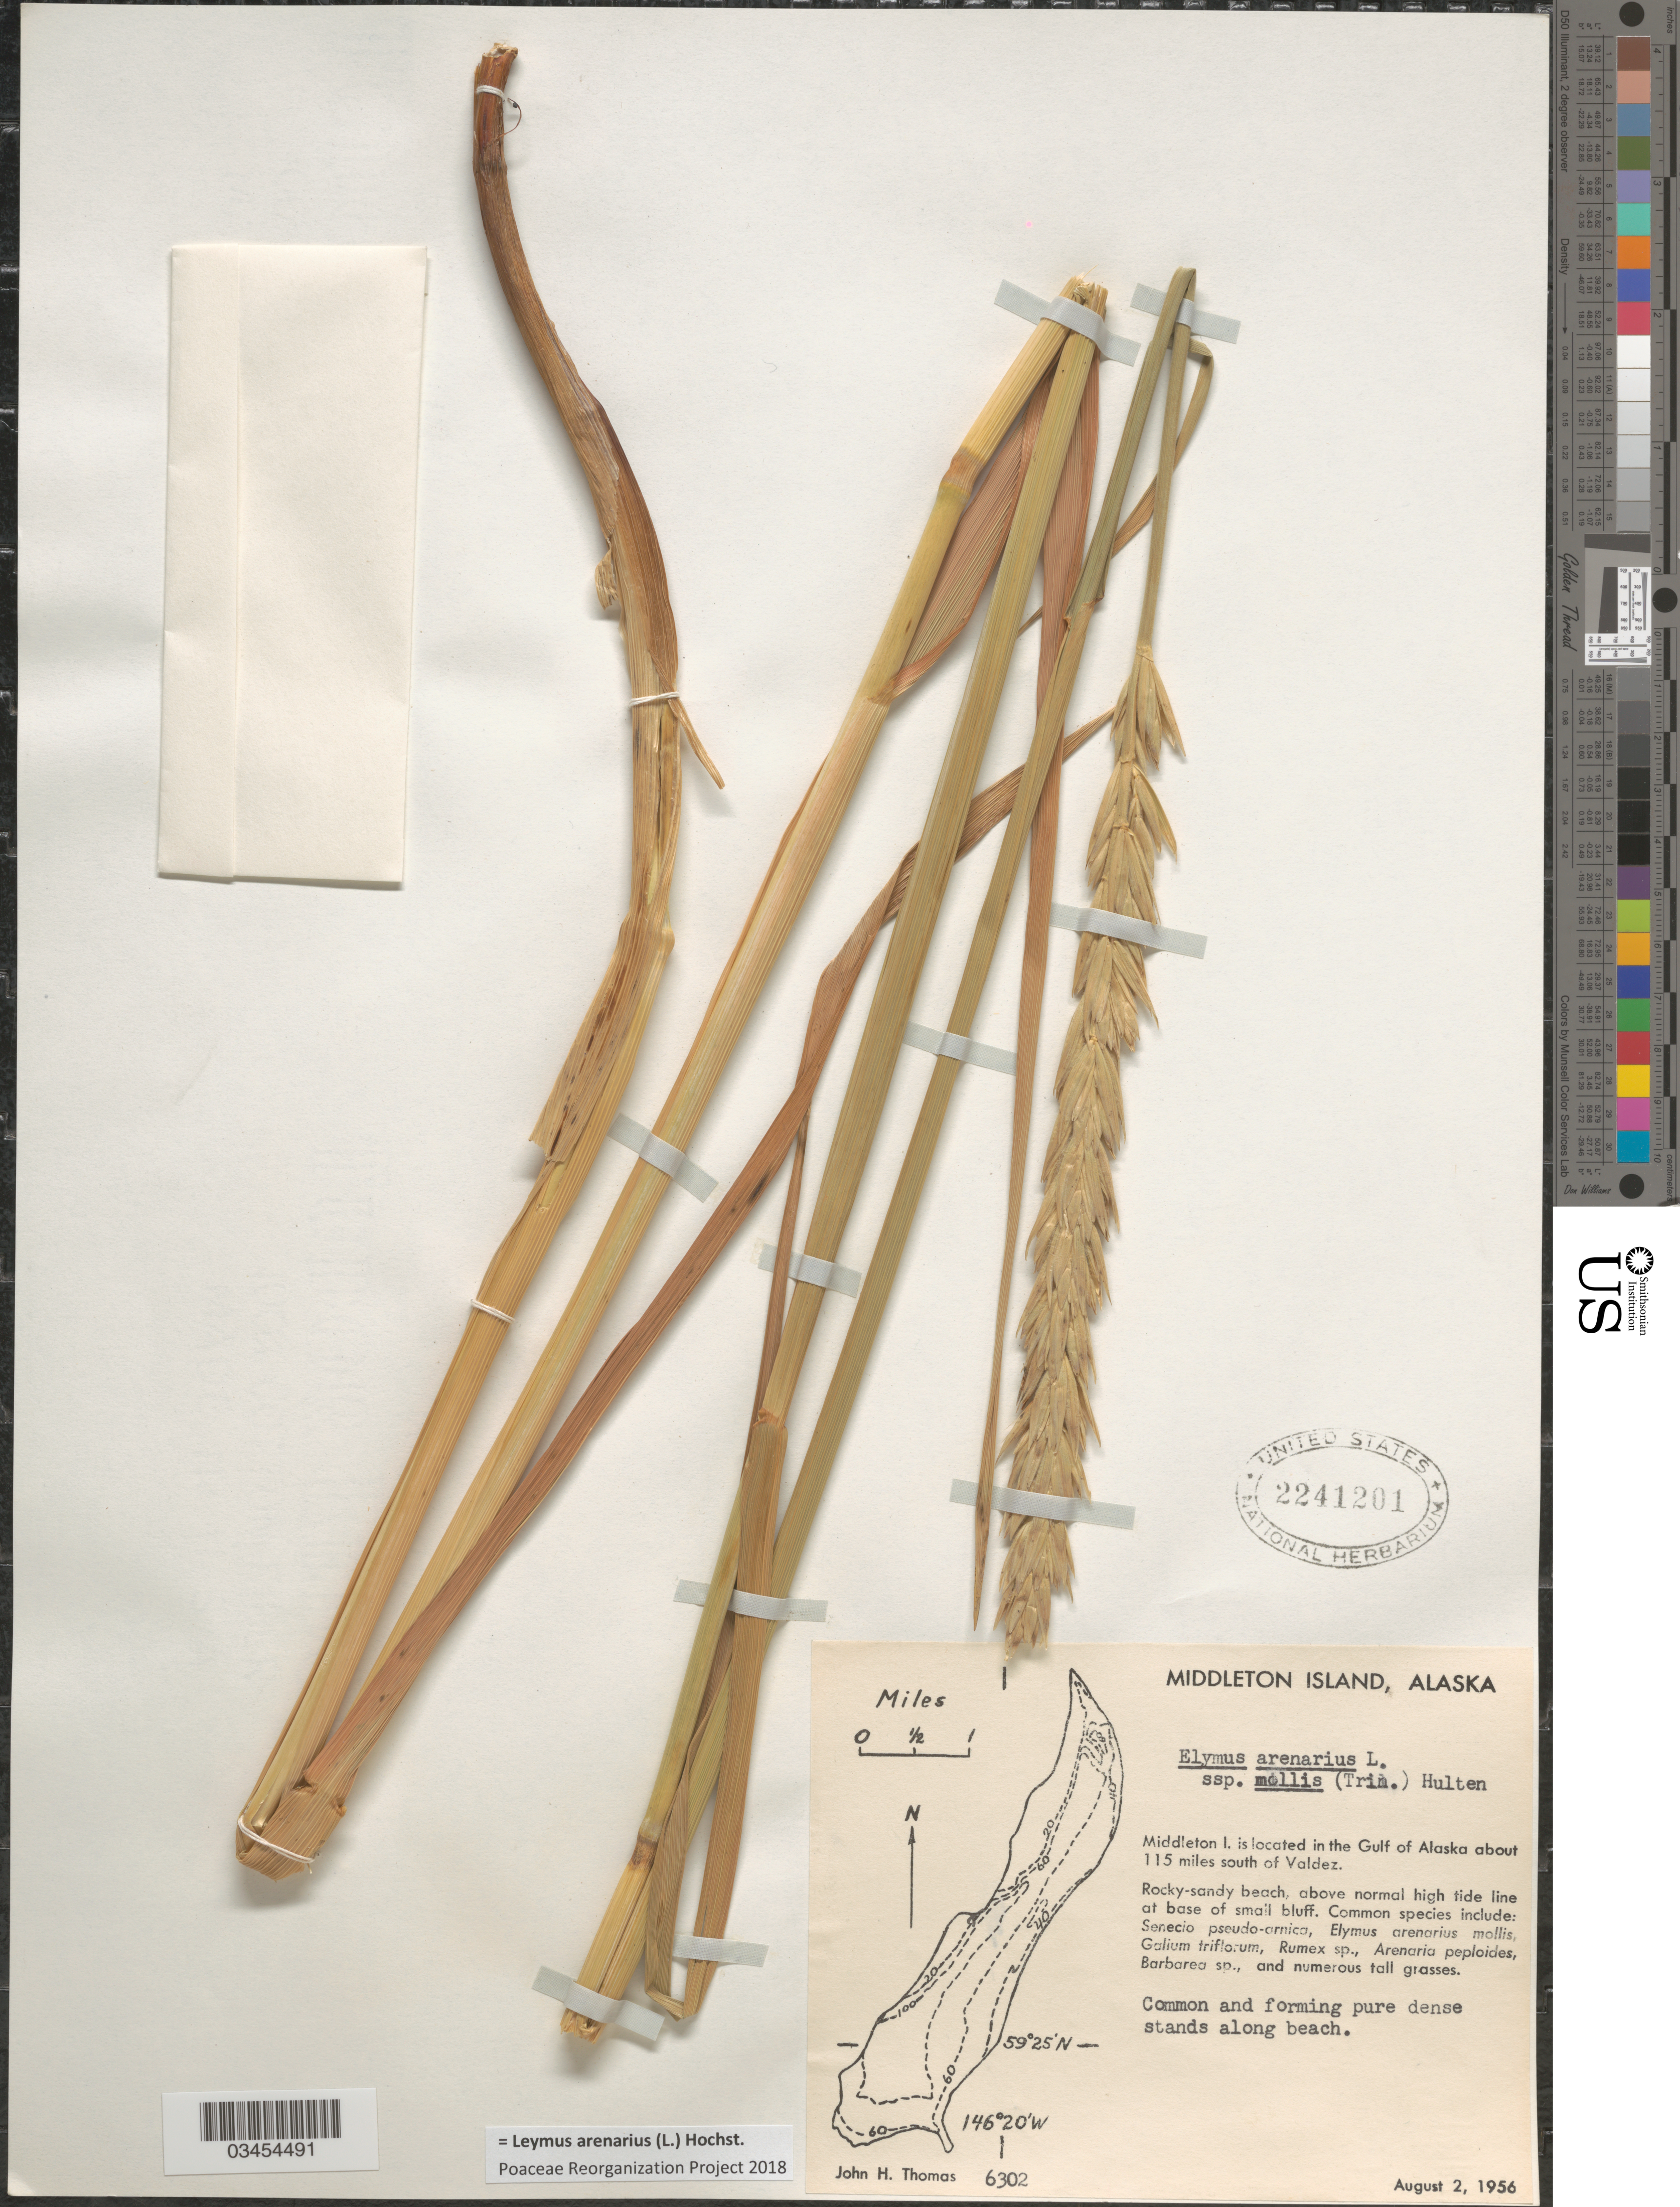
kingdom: Plantae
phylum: Tracheophyta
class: Liliopsida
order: Poales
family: Poaceae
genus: Leymus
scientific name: Leymus mollis subsp. mollis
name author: (Trin.) Pilg.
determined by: Soreng, Robert J., Research Associate (BOT), Smithsonian Institution - National Museum of Natural History (UNITED STATES)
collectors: J. H. Thomas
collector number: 6302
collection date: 1956-08-02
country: United States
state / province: Alaska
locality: Middleton Island. Middleton I. is located in the Gulf of Alaska about 115 miles south of Valdez.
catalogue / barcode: US 2241201